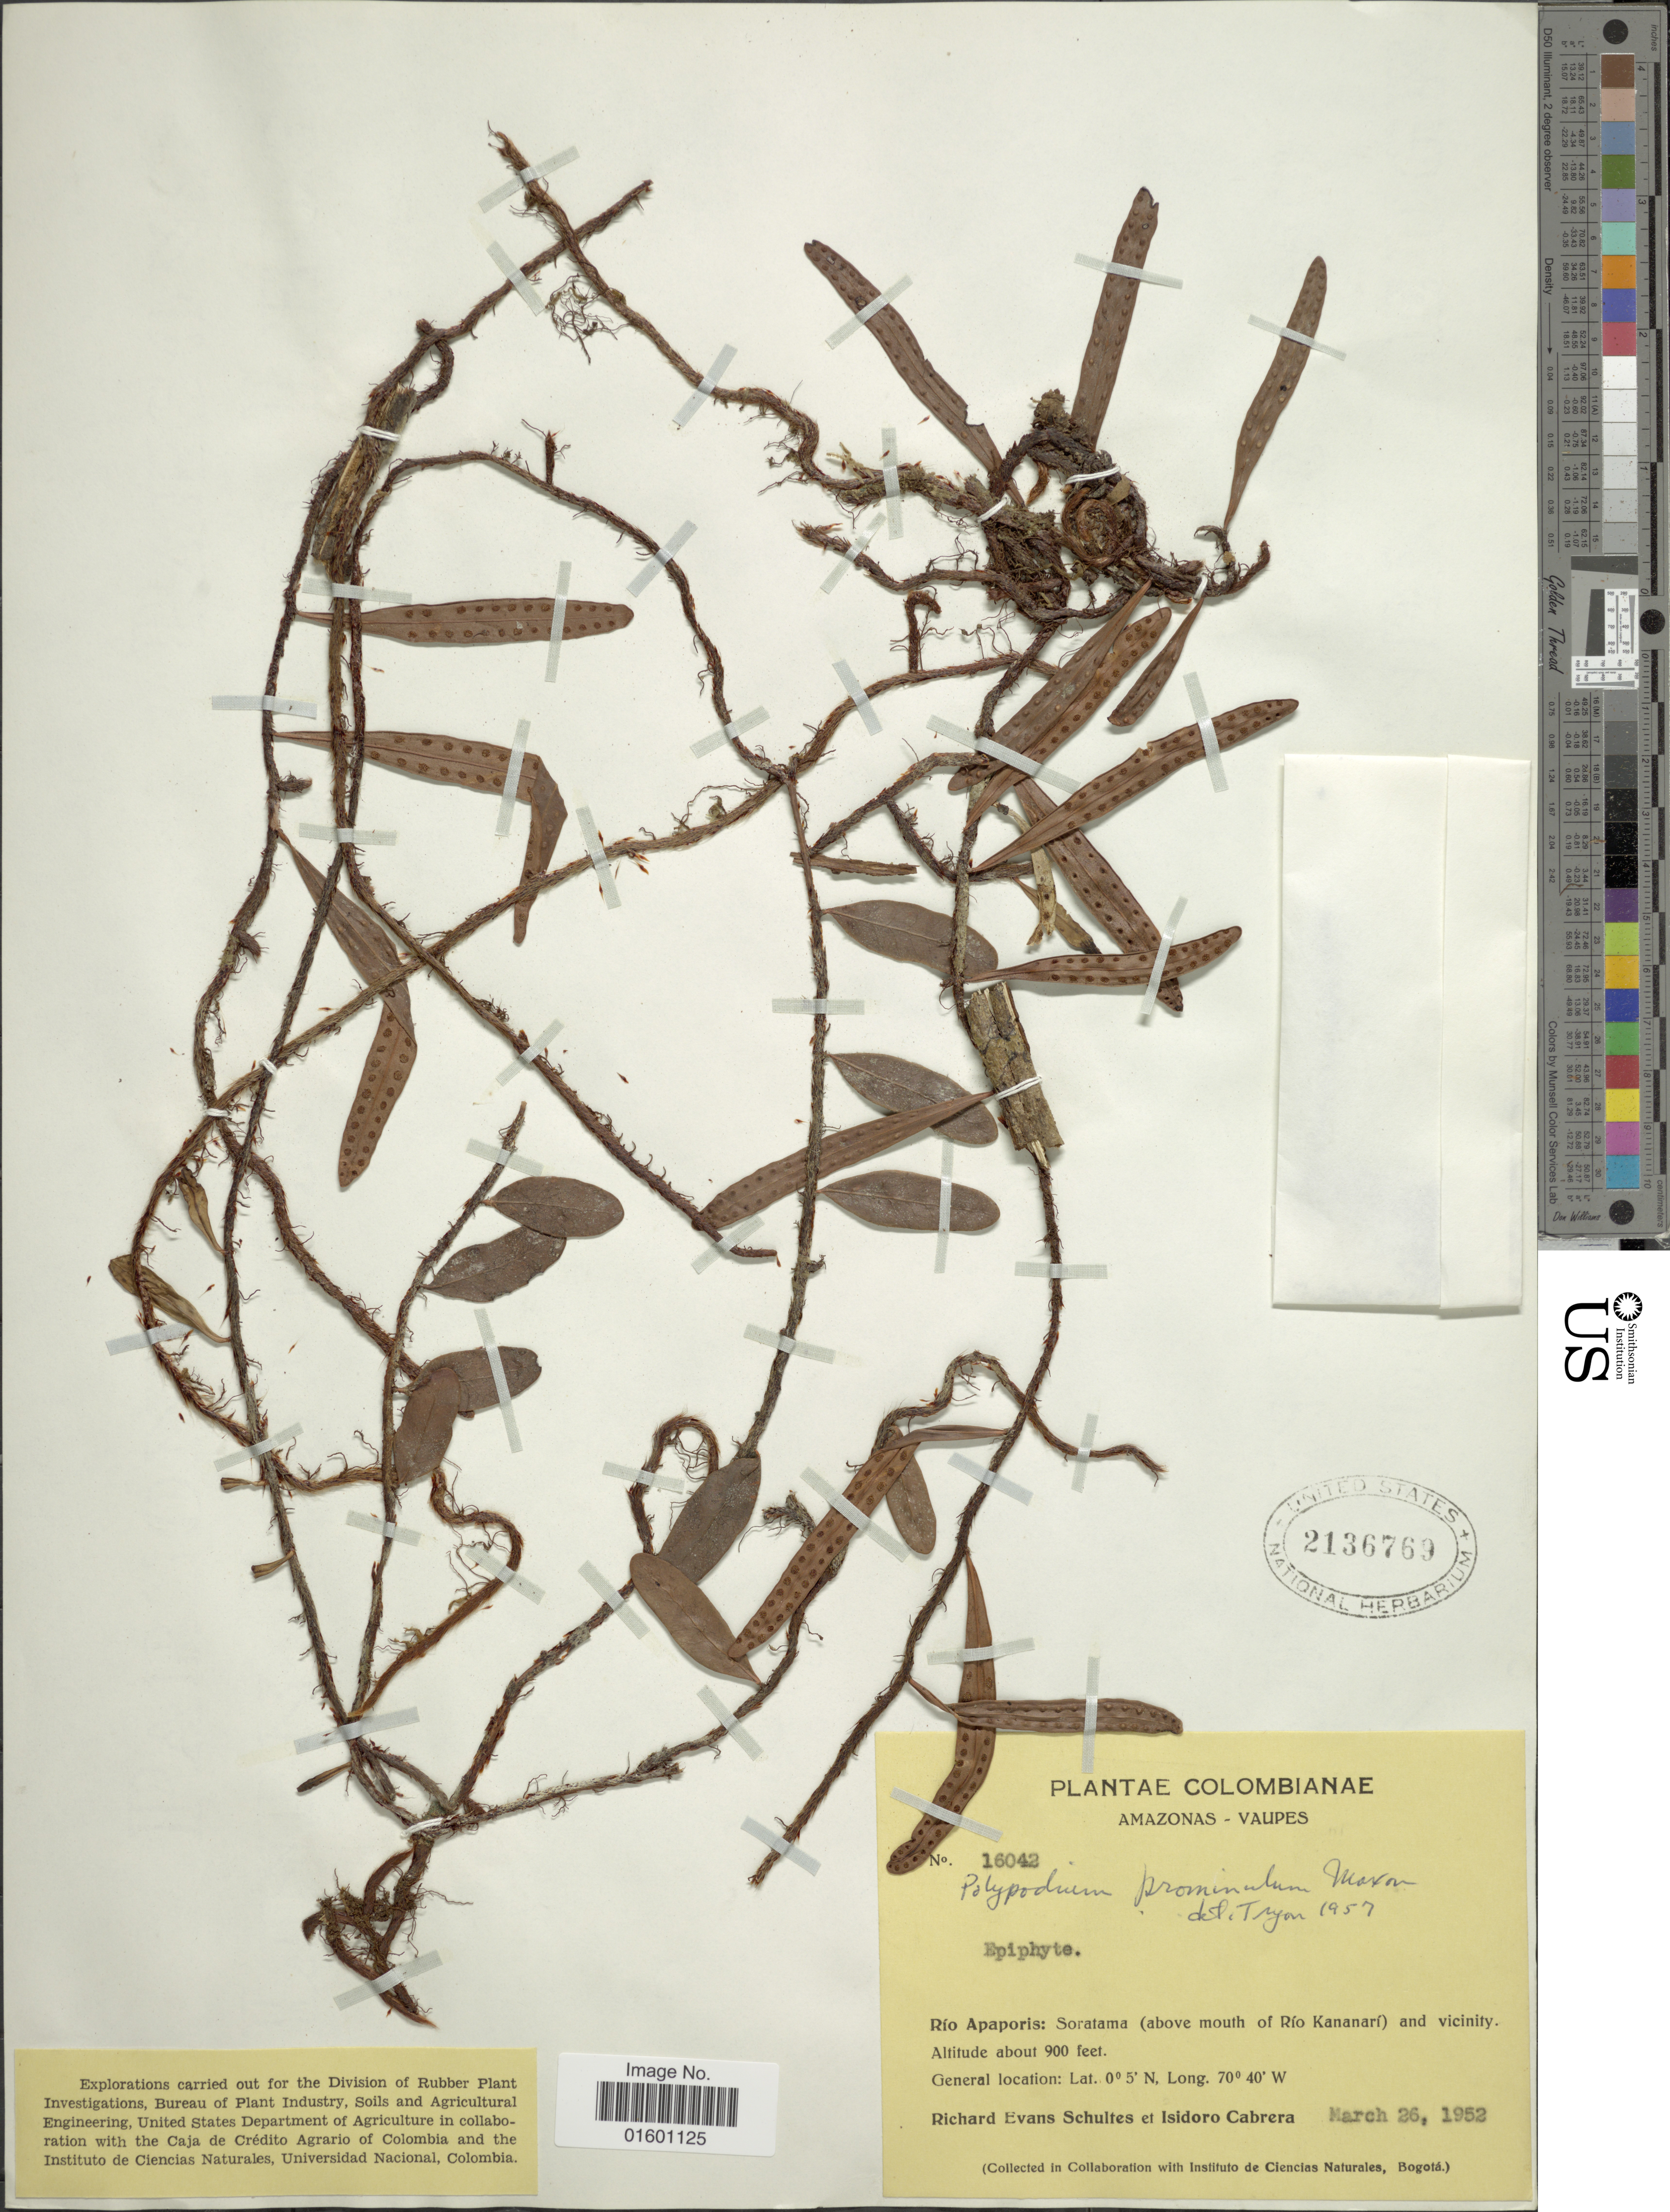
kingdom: Plantae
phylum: Tracheophyta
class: Polypodiopsida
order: Polypodiales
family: Polypodiaceae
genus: Microgramma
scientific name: Microgramma baldwinii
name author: Brade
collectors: R. E. Schultes & I. Cabrera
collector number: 16042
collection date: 1952-03-26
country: Colombia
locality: Amazonas - Vaupes, Rio Apaporis: Soratama (above mouth of Rio Kananari) and vicinity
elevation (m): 274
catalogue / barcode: US 2136769